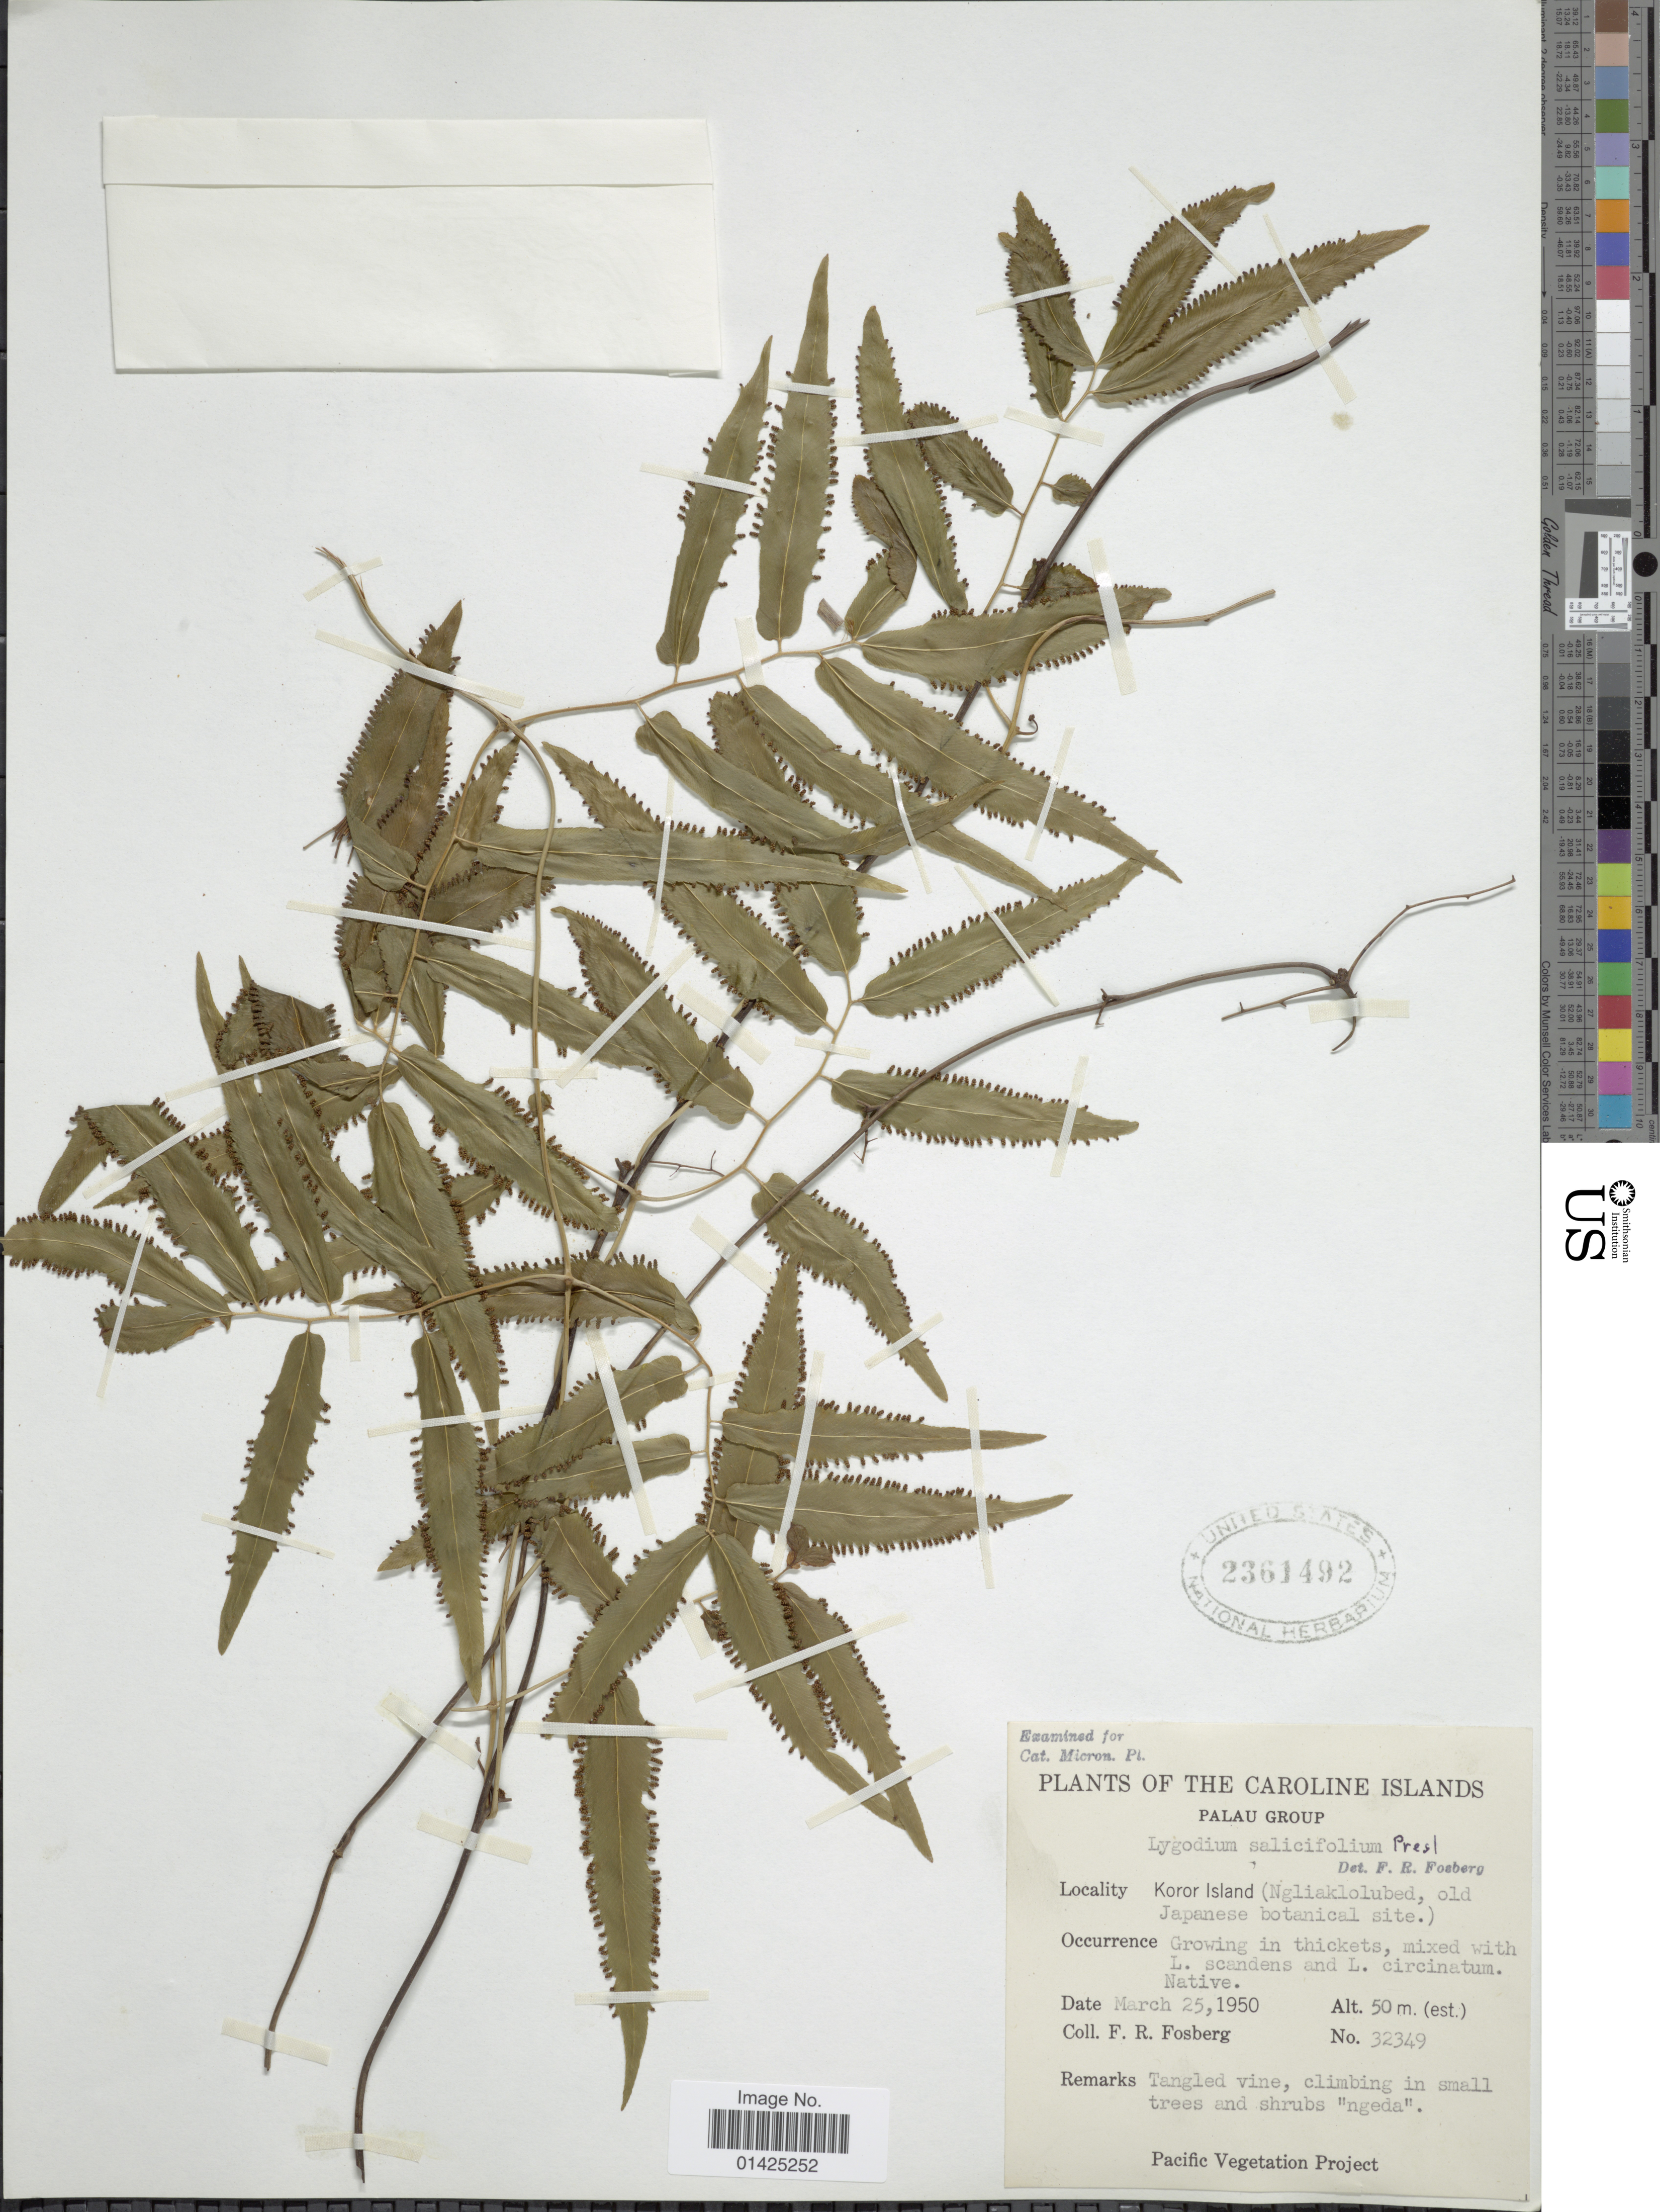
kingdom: Plantae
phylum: Tracheophyta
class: Polypodiopsida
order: Schizaeales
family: Lygodiaceae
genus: Lygodium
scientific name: Lygodium sailcifolium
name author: C. Presl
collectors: F. R. Fosberg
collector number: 32349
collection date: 1950-03-25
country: Palau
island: Oreor [Koror]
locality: Palau Group, Koror Island (Ngliaklolubed, old Japanese botanical site)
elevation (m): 50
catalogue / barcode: US 2361492